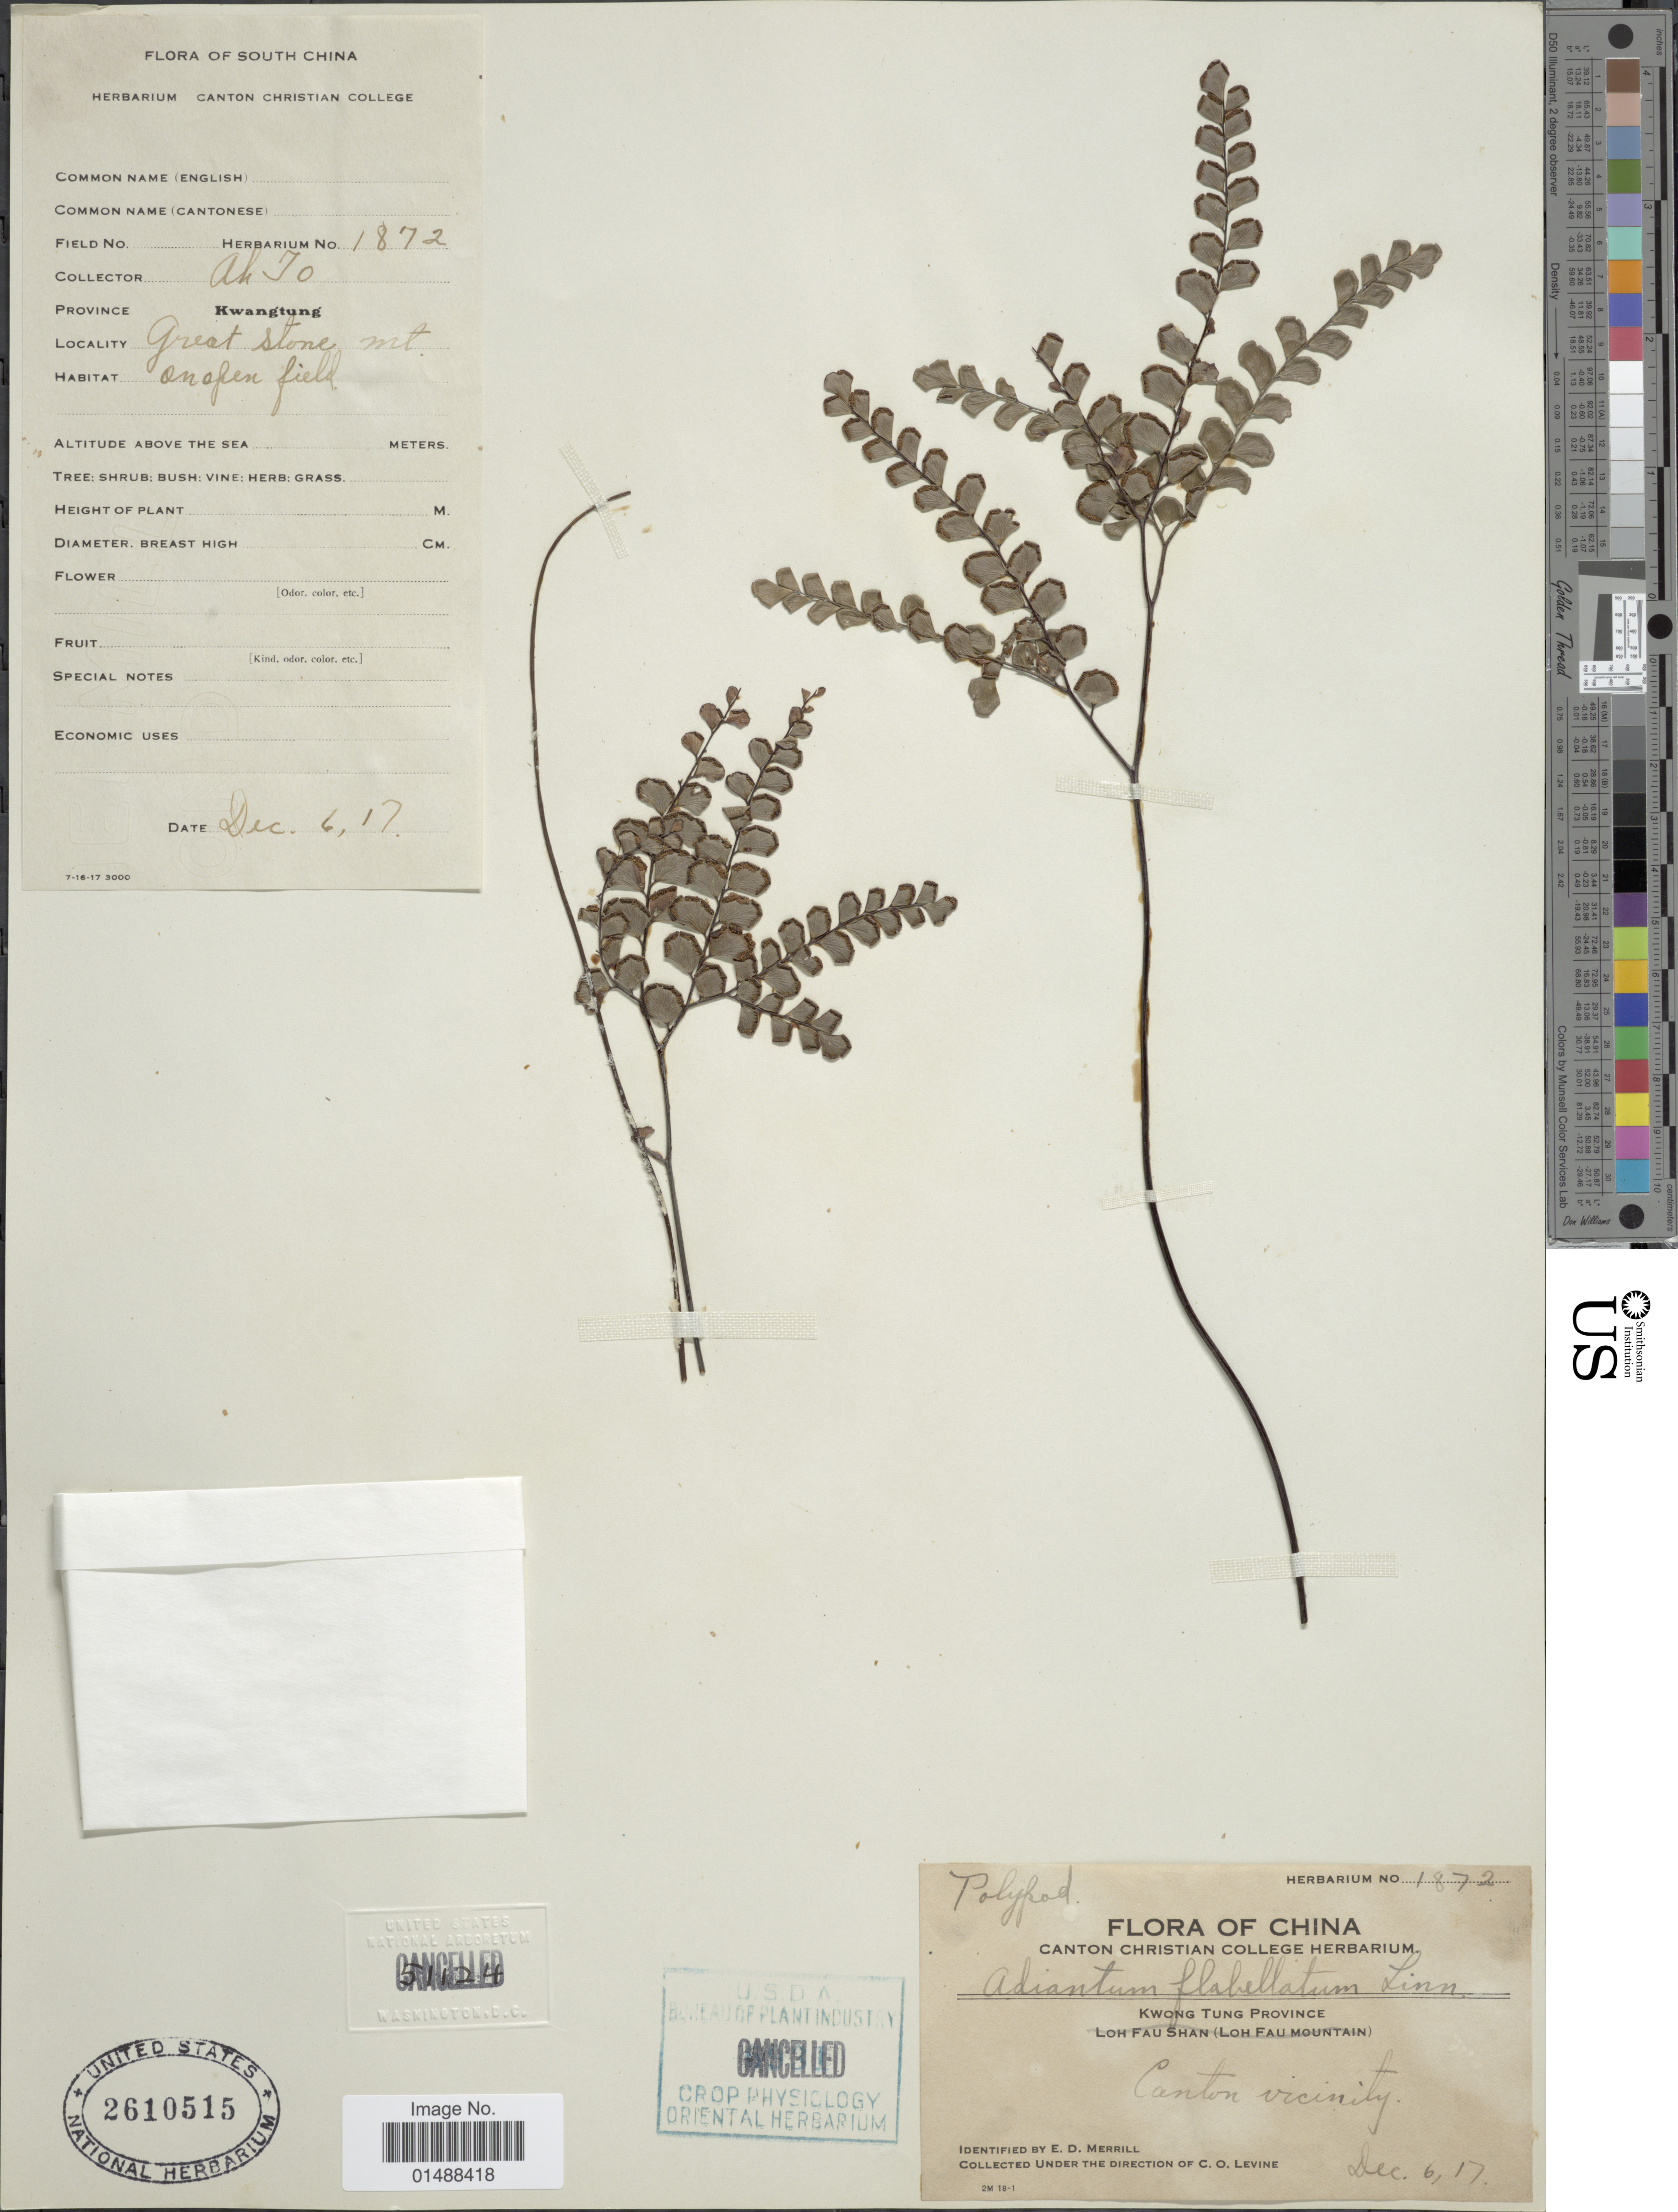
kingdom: Plantae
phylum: Tracheophyta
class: Polypodiopsida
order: Polypodiales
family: Pteridaceae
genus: Adiantum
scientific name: Adiantum flabellulatum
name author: L.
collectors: A. Jo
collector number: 1872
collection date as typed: Transcribed d/m/y: 6/12/17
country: China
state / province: Guangdong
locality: Kwangtung, South China, Great Stone Mt., Canton vicinity. Kwong Tung Province.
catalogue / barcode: US 2610515